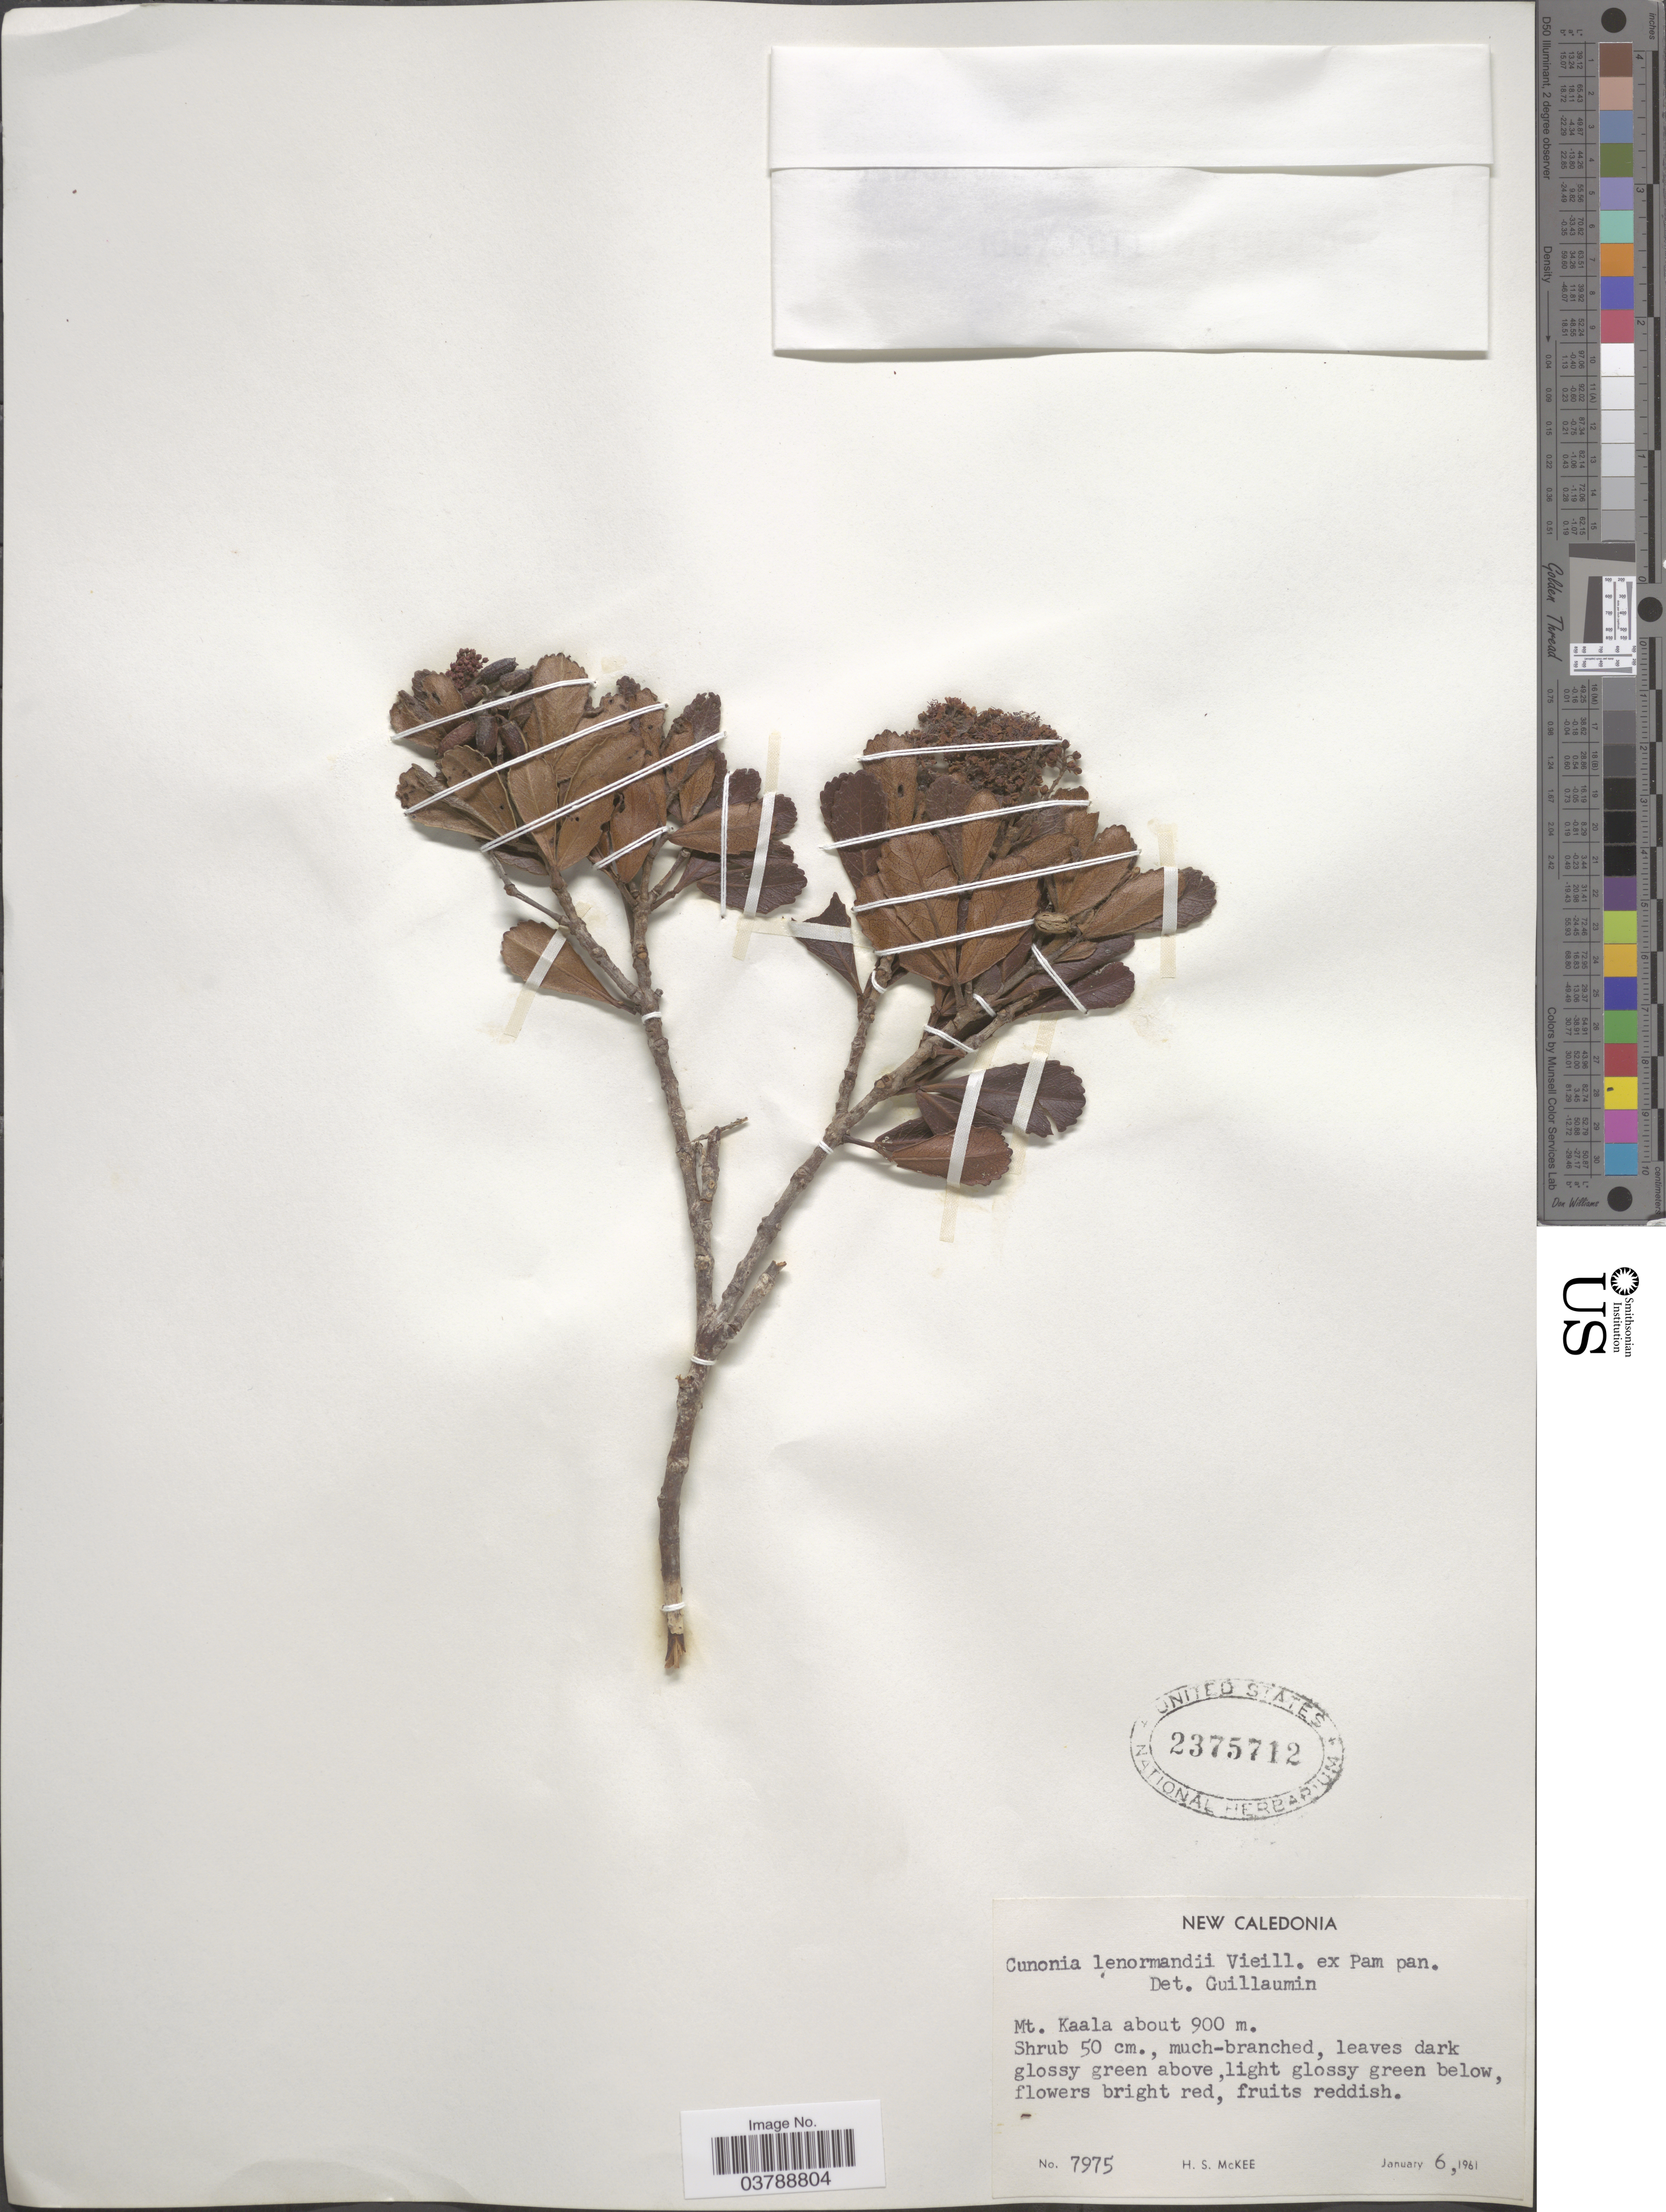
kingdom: Plantae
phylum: Tracheophyta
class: Magnoliopsida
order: Oxalidales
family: Cunoniaceae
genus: Cunonia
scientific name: Cunonia lenormandii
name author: Vieill. ex Brongn. & Gris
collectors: H. S. McKee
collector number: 7975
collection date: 1961-01-06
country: New Caledonia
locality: Mt. Kaala.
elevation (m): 900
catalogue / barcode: US 2375712